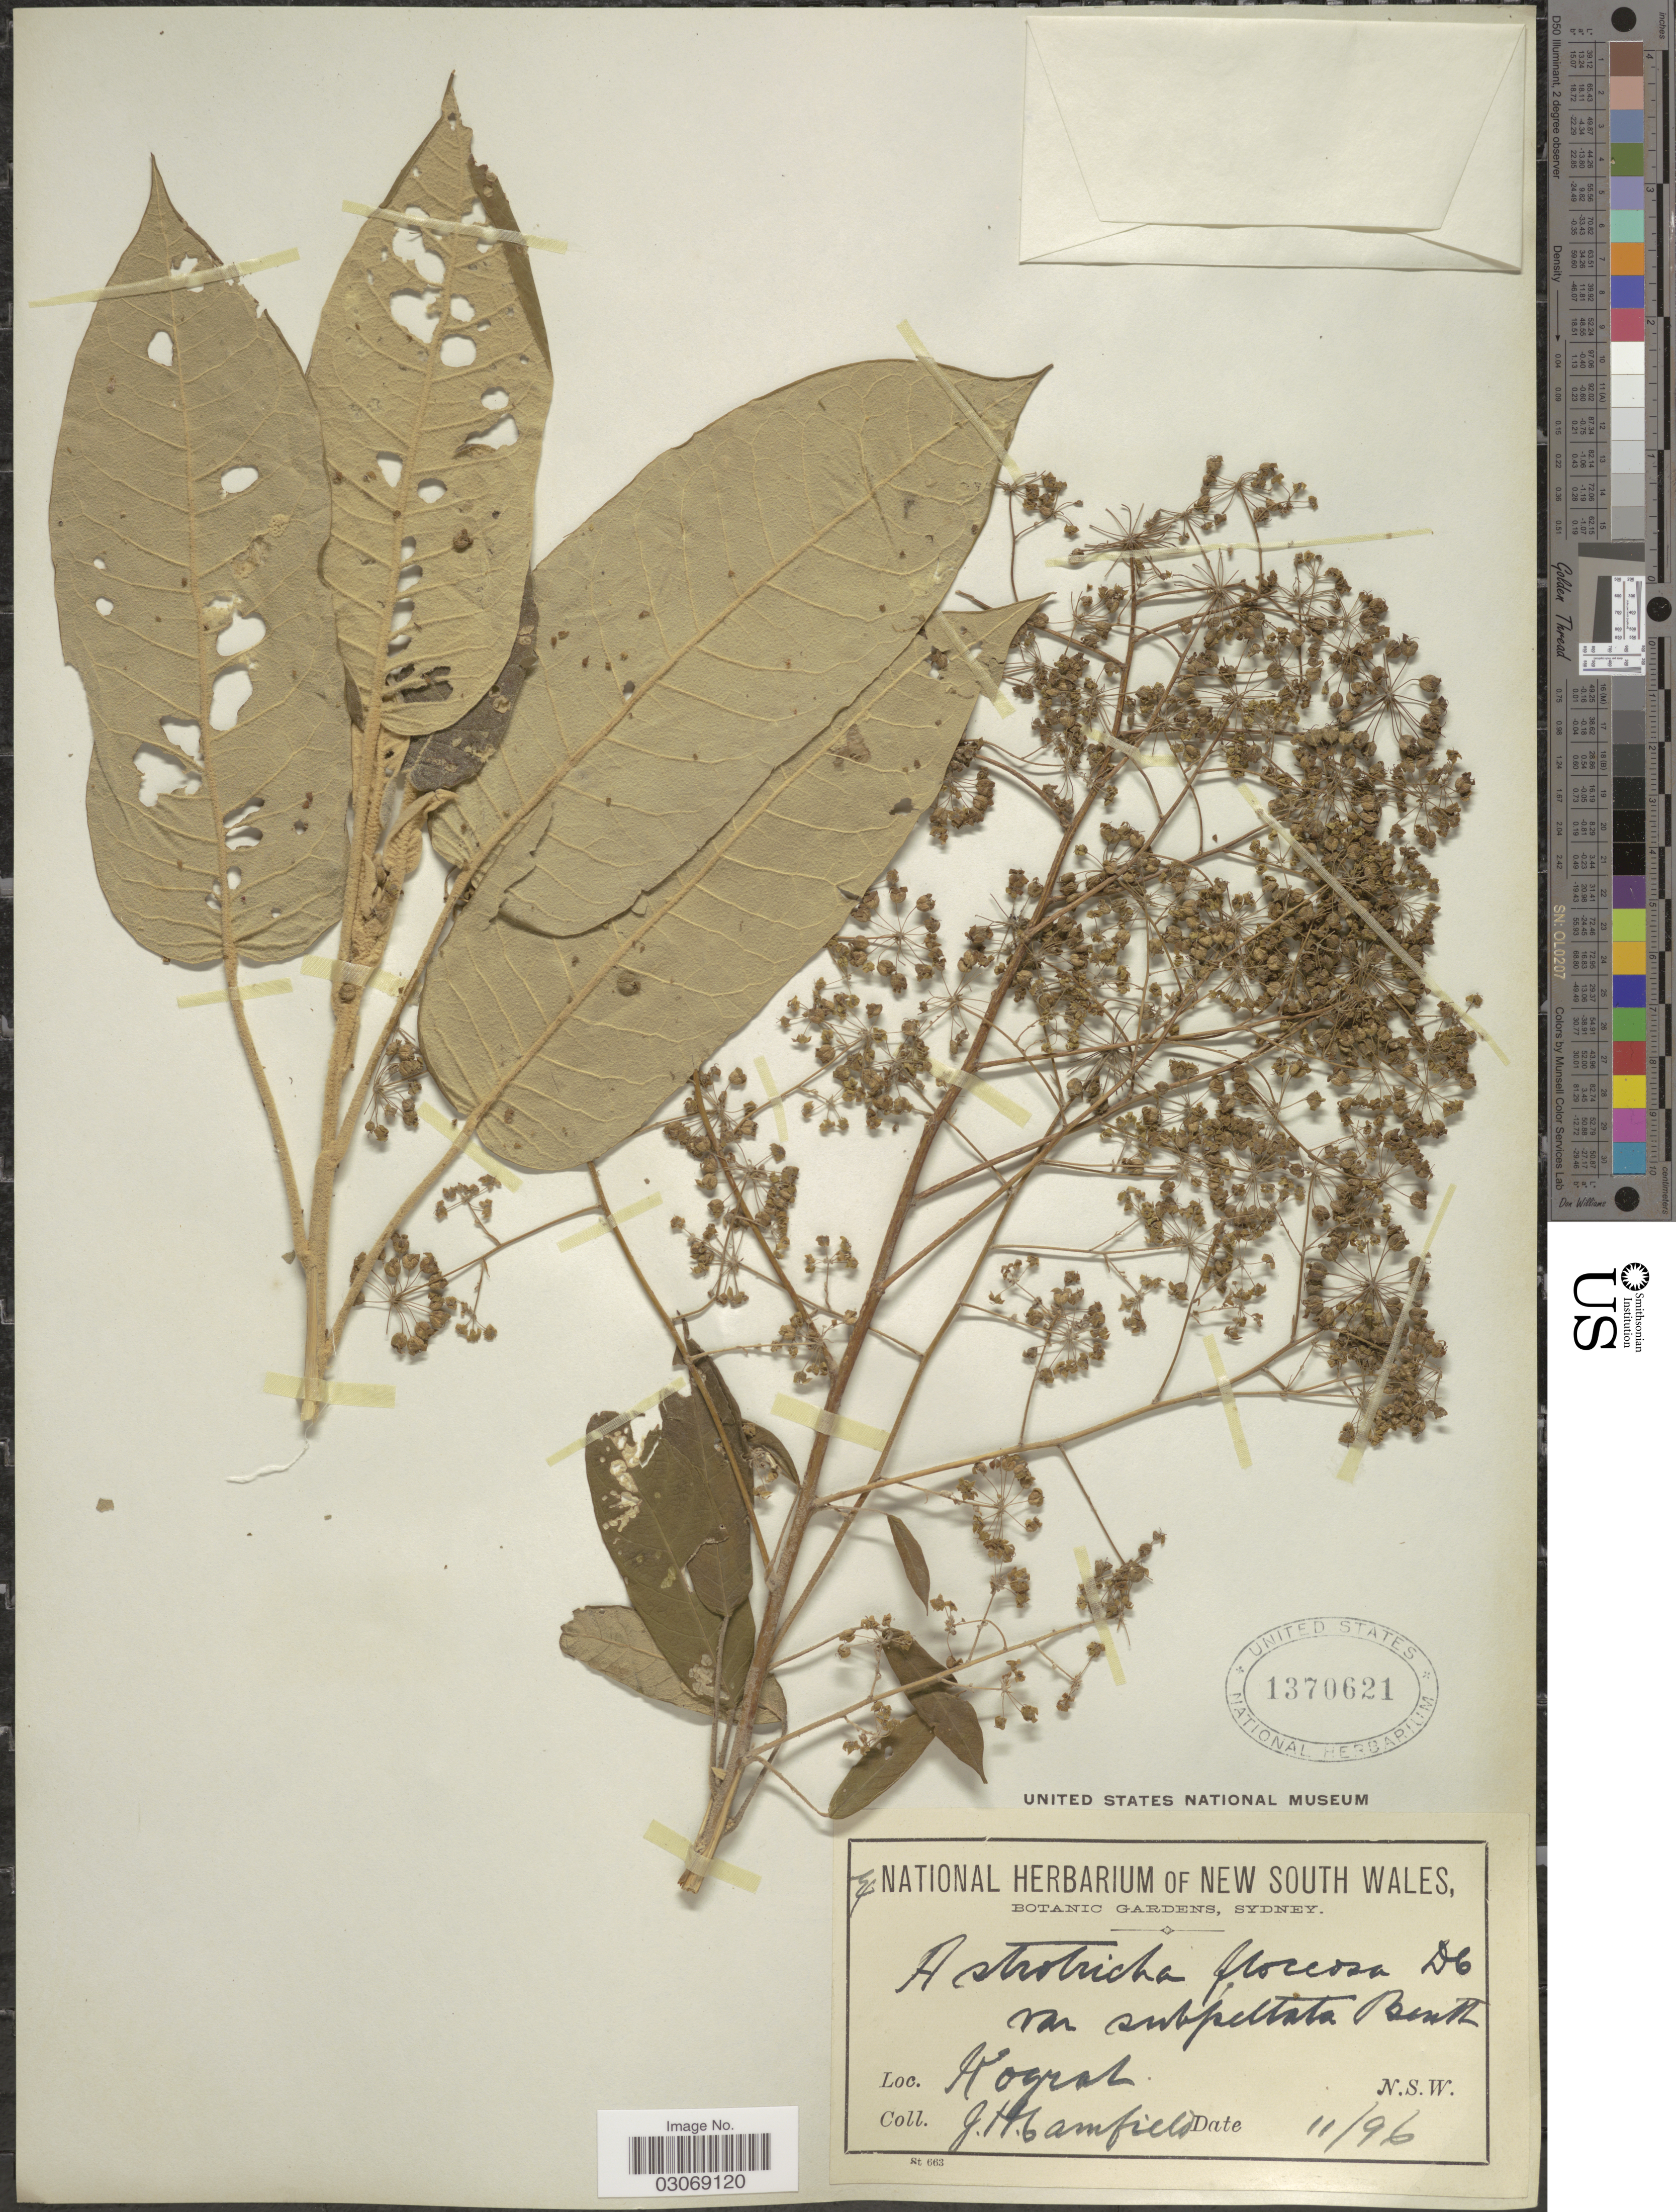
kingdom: Plantae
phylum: Tracheophyta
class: Magnoliopsida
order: Apiales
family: Araliaceae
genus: Astrotricha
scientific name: Astrotricha floccosa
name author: DC.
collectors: J. Camfield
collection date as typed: Transcribed d/m/y: /11/96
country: Australia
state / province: New South Wales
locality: Kograh.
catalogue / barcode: US 1370621